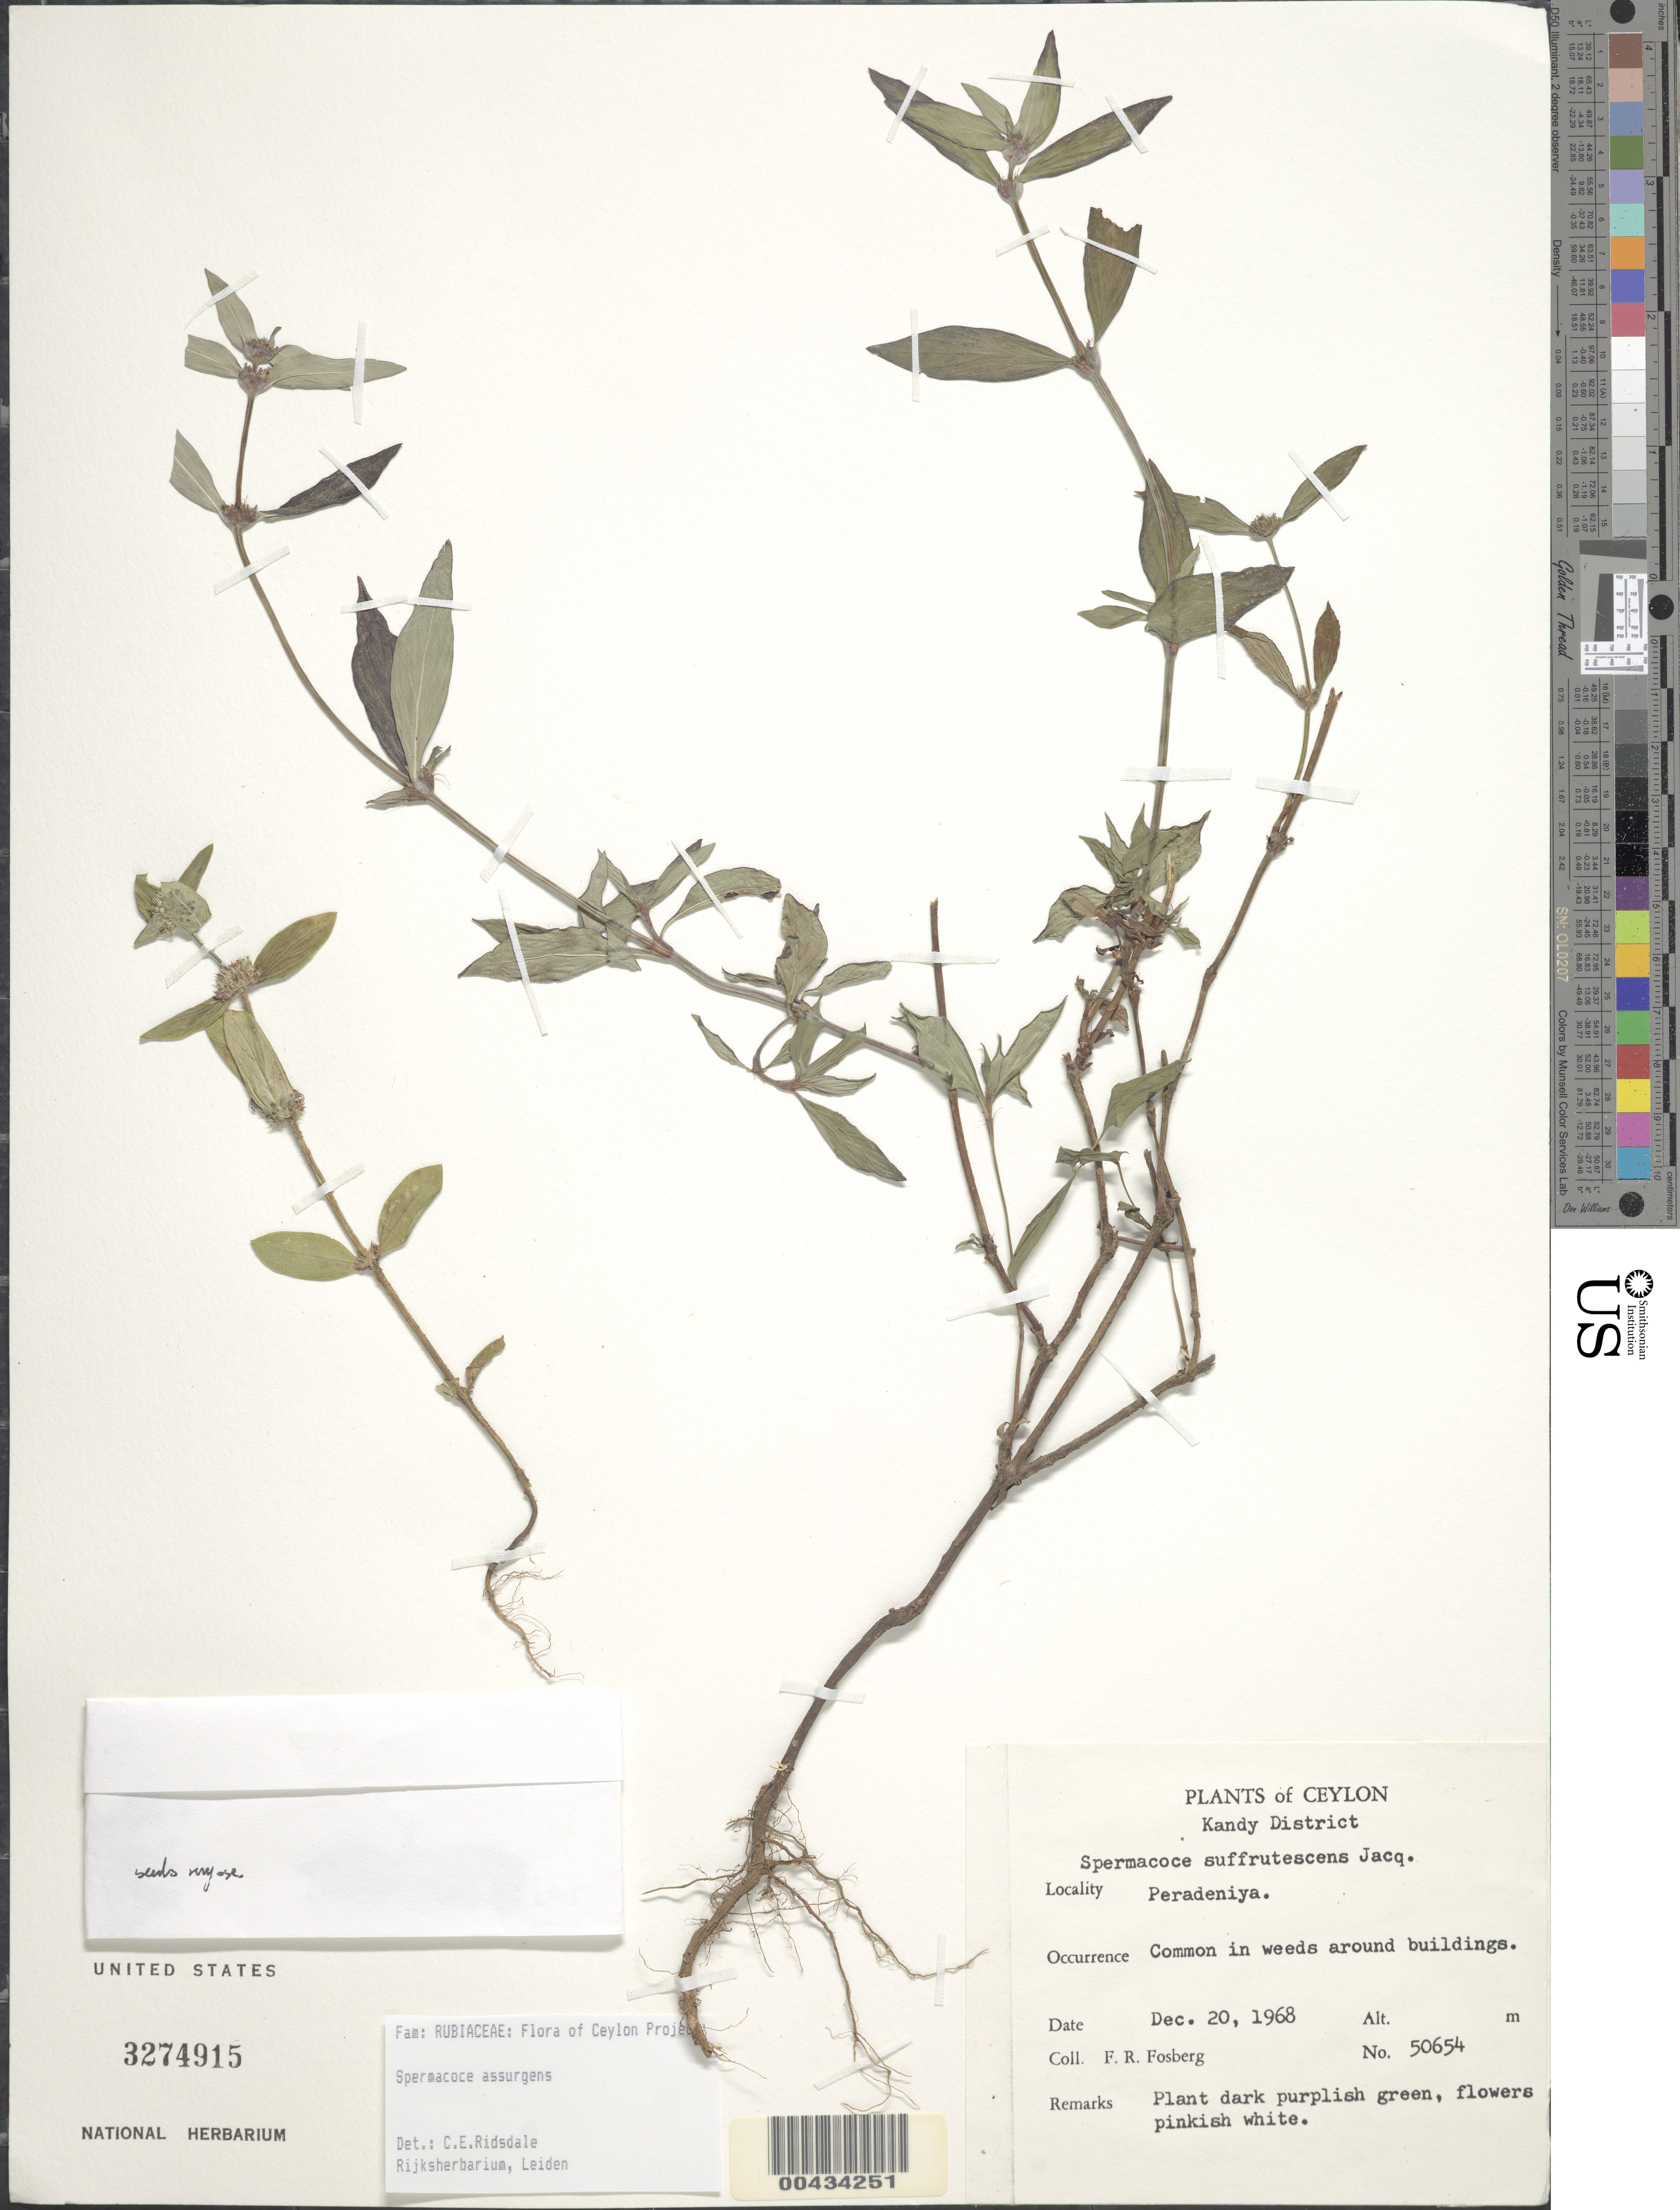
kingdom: Plantae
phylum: Tracheophyta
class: Magnoliopsida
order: Gentianales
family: Rubiaceae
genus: Spermacoce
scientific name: Spermacoce assurgens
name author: Ruiz & Pav.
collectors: F. R. Fosberg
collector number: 50654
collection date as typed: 20 Dec 1968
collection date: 1968-12-20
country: Sri Lanka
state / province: Central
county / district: Kandy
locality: Peradeniya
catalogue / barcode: US 3274915